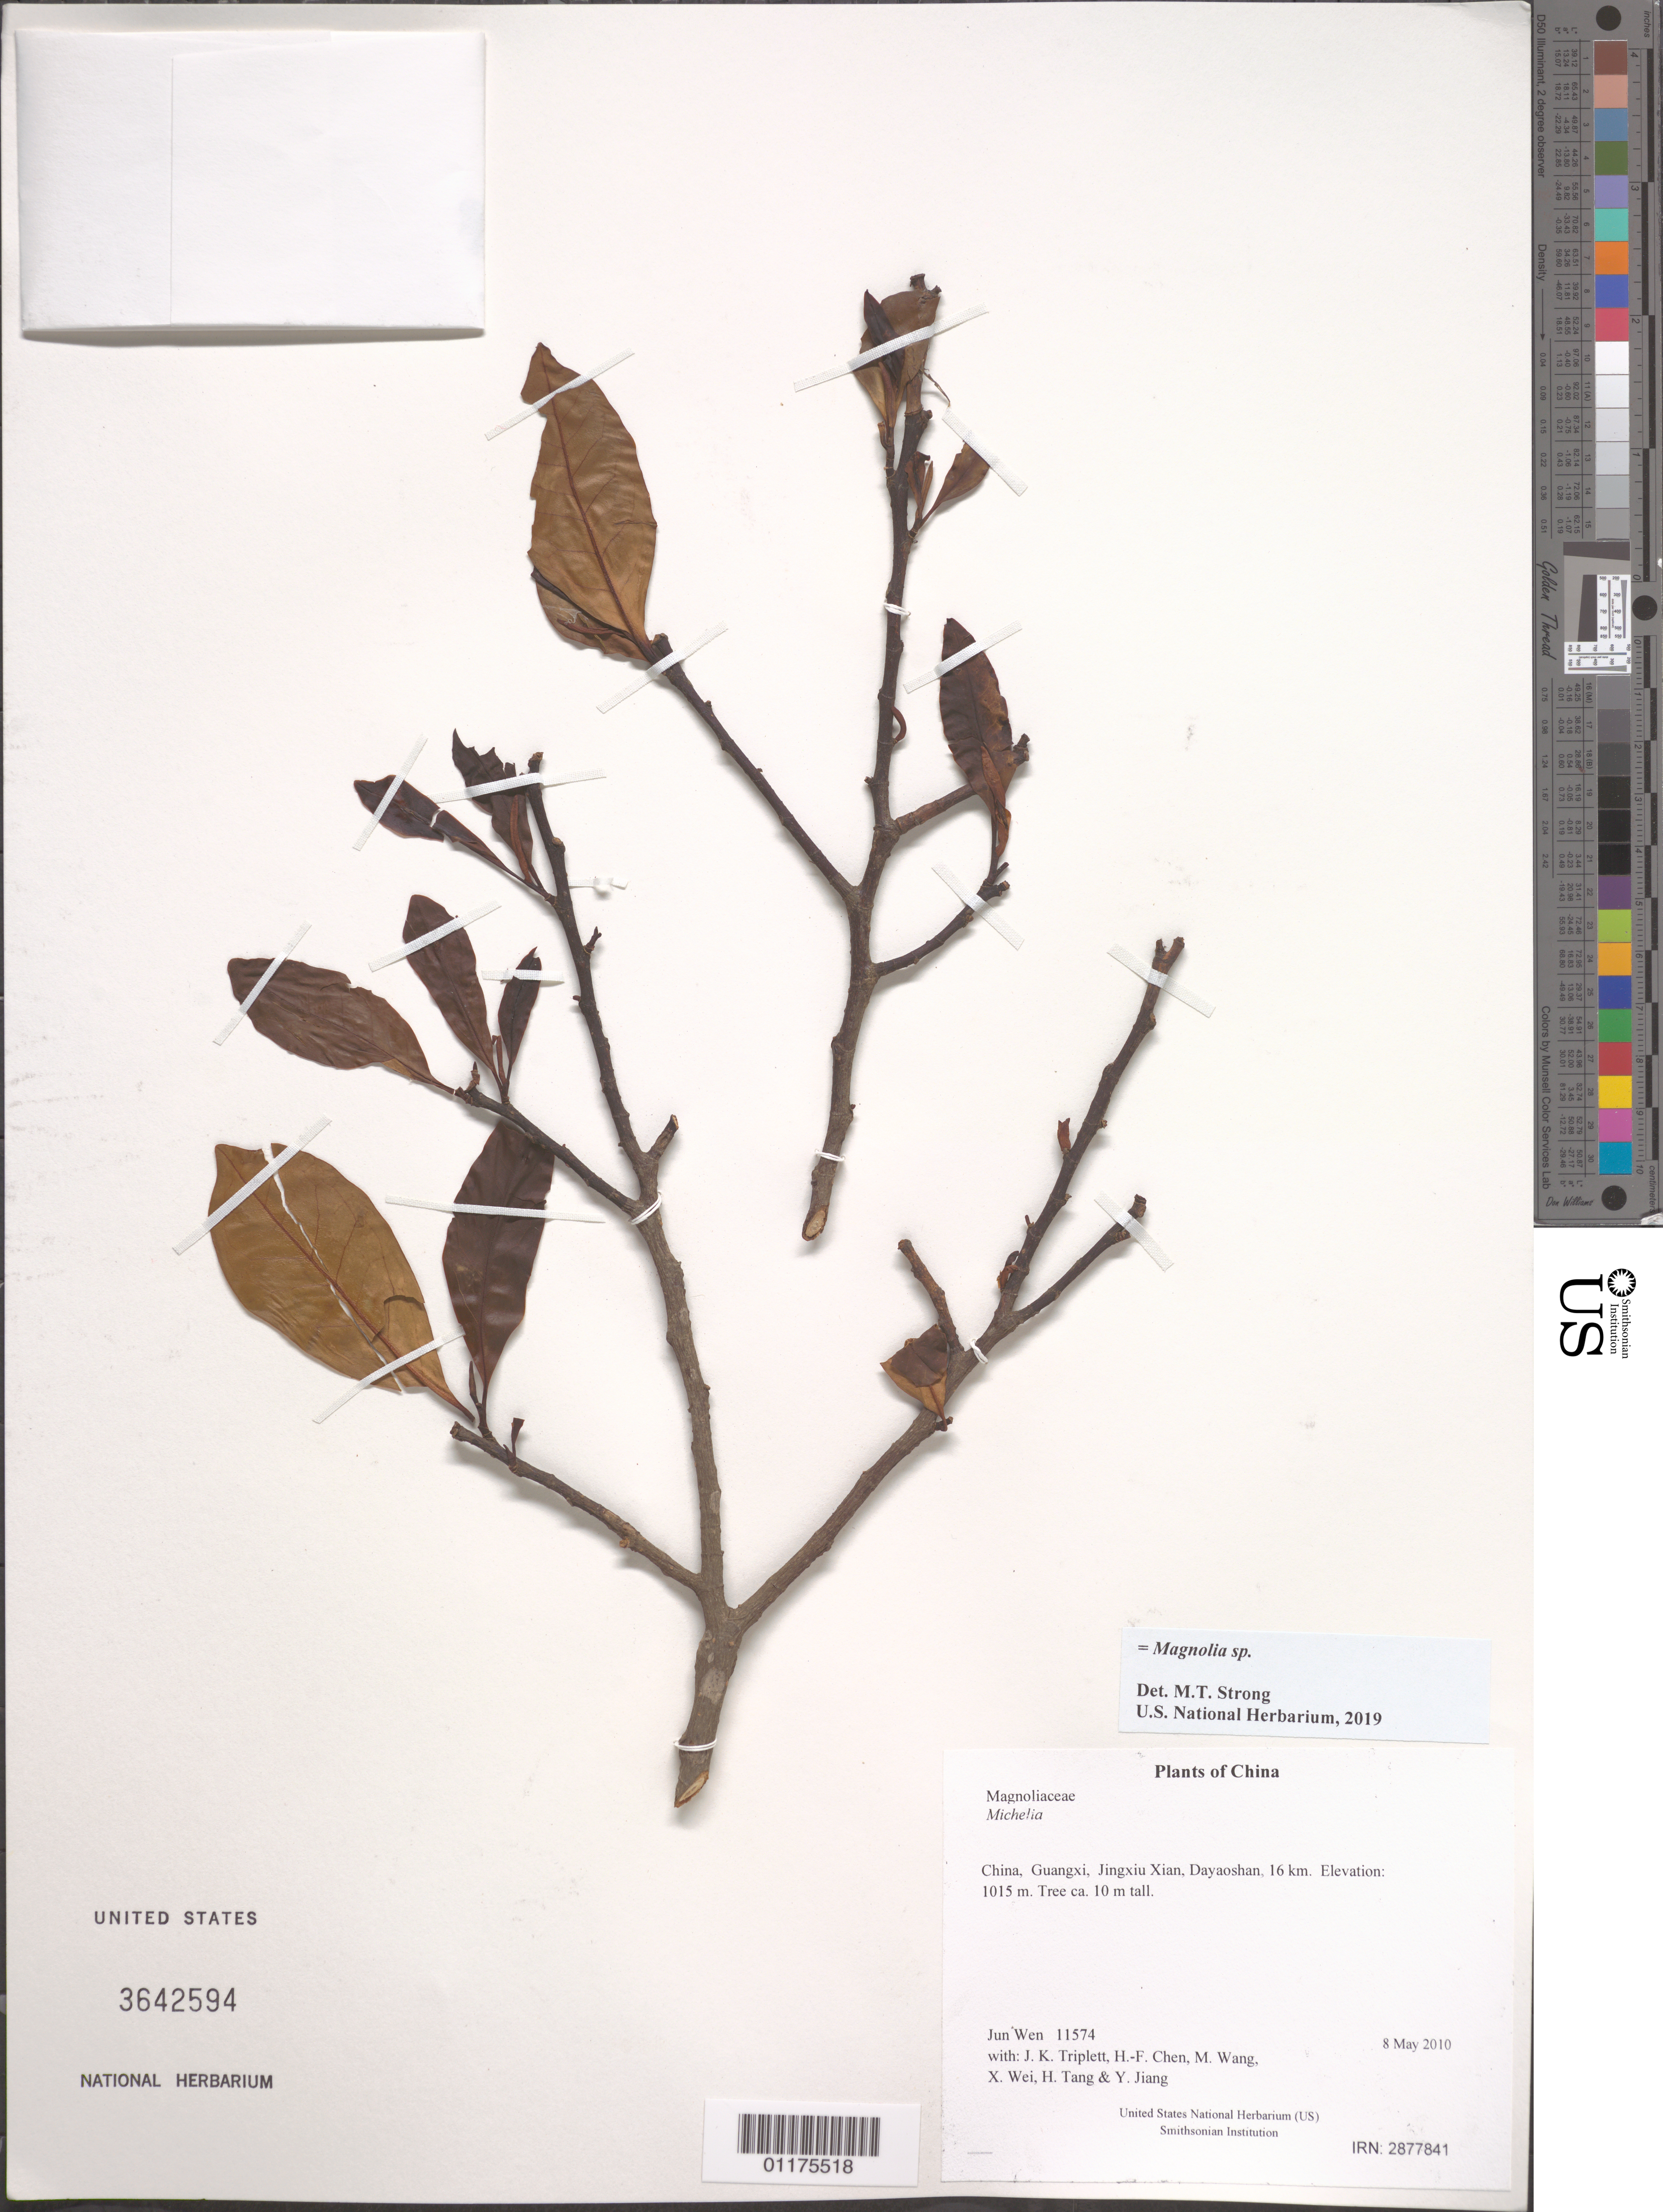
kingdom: Plantae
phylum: Tracheophyta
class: Magnoliopsida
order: Magnoliales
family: Magnoliaceae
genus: Magnolia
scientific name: Magnolia sp.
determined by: Strong, Mark T., (BOT), Smithsonian Institution - National Museum of Natural History (UNITED STATES)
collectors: J. Wen, J. K. Triplett, H.-F. Chen, M. Wang, X. Wei, H. Tang & Y. Jiang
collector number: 11574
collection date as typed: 8 May 2010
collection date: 2010-05-08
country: China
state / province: Guangxi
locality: Jingxiu Xian, Dayaoshan, 16 km.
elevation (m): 1015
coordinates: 24 08.714 N, 110 14.355 E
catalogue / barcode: US 3642594